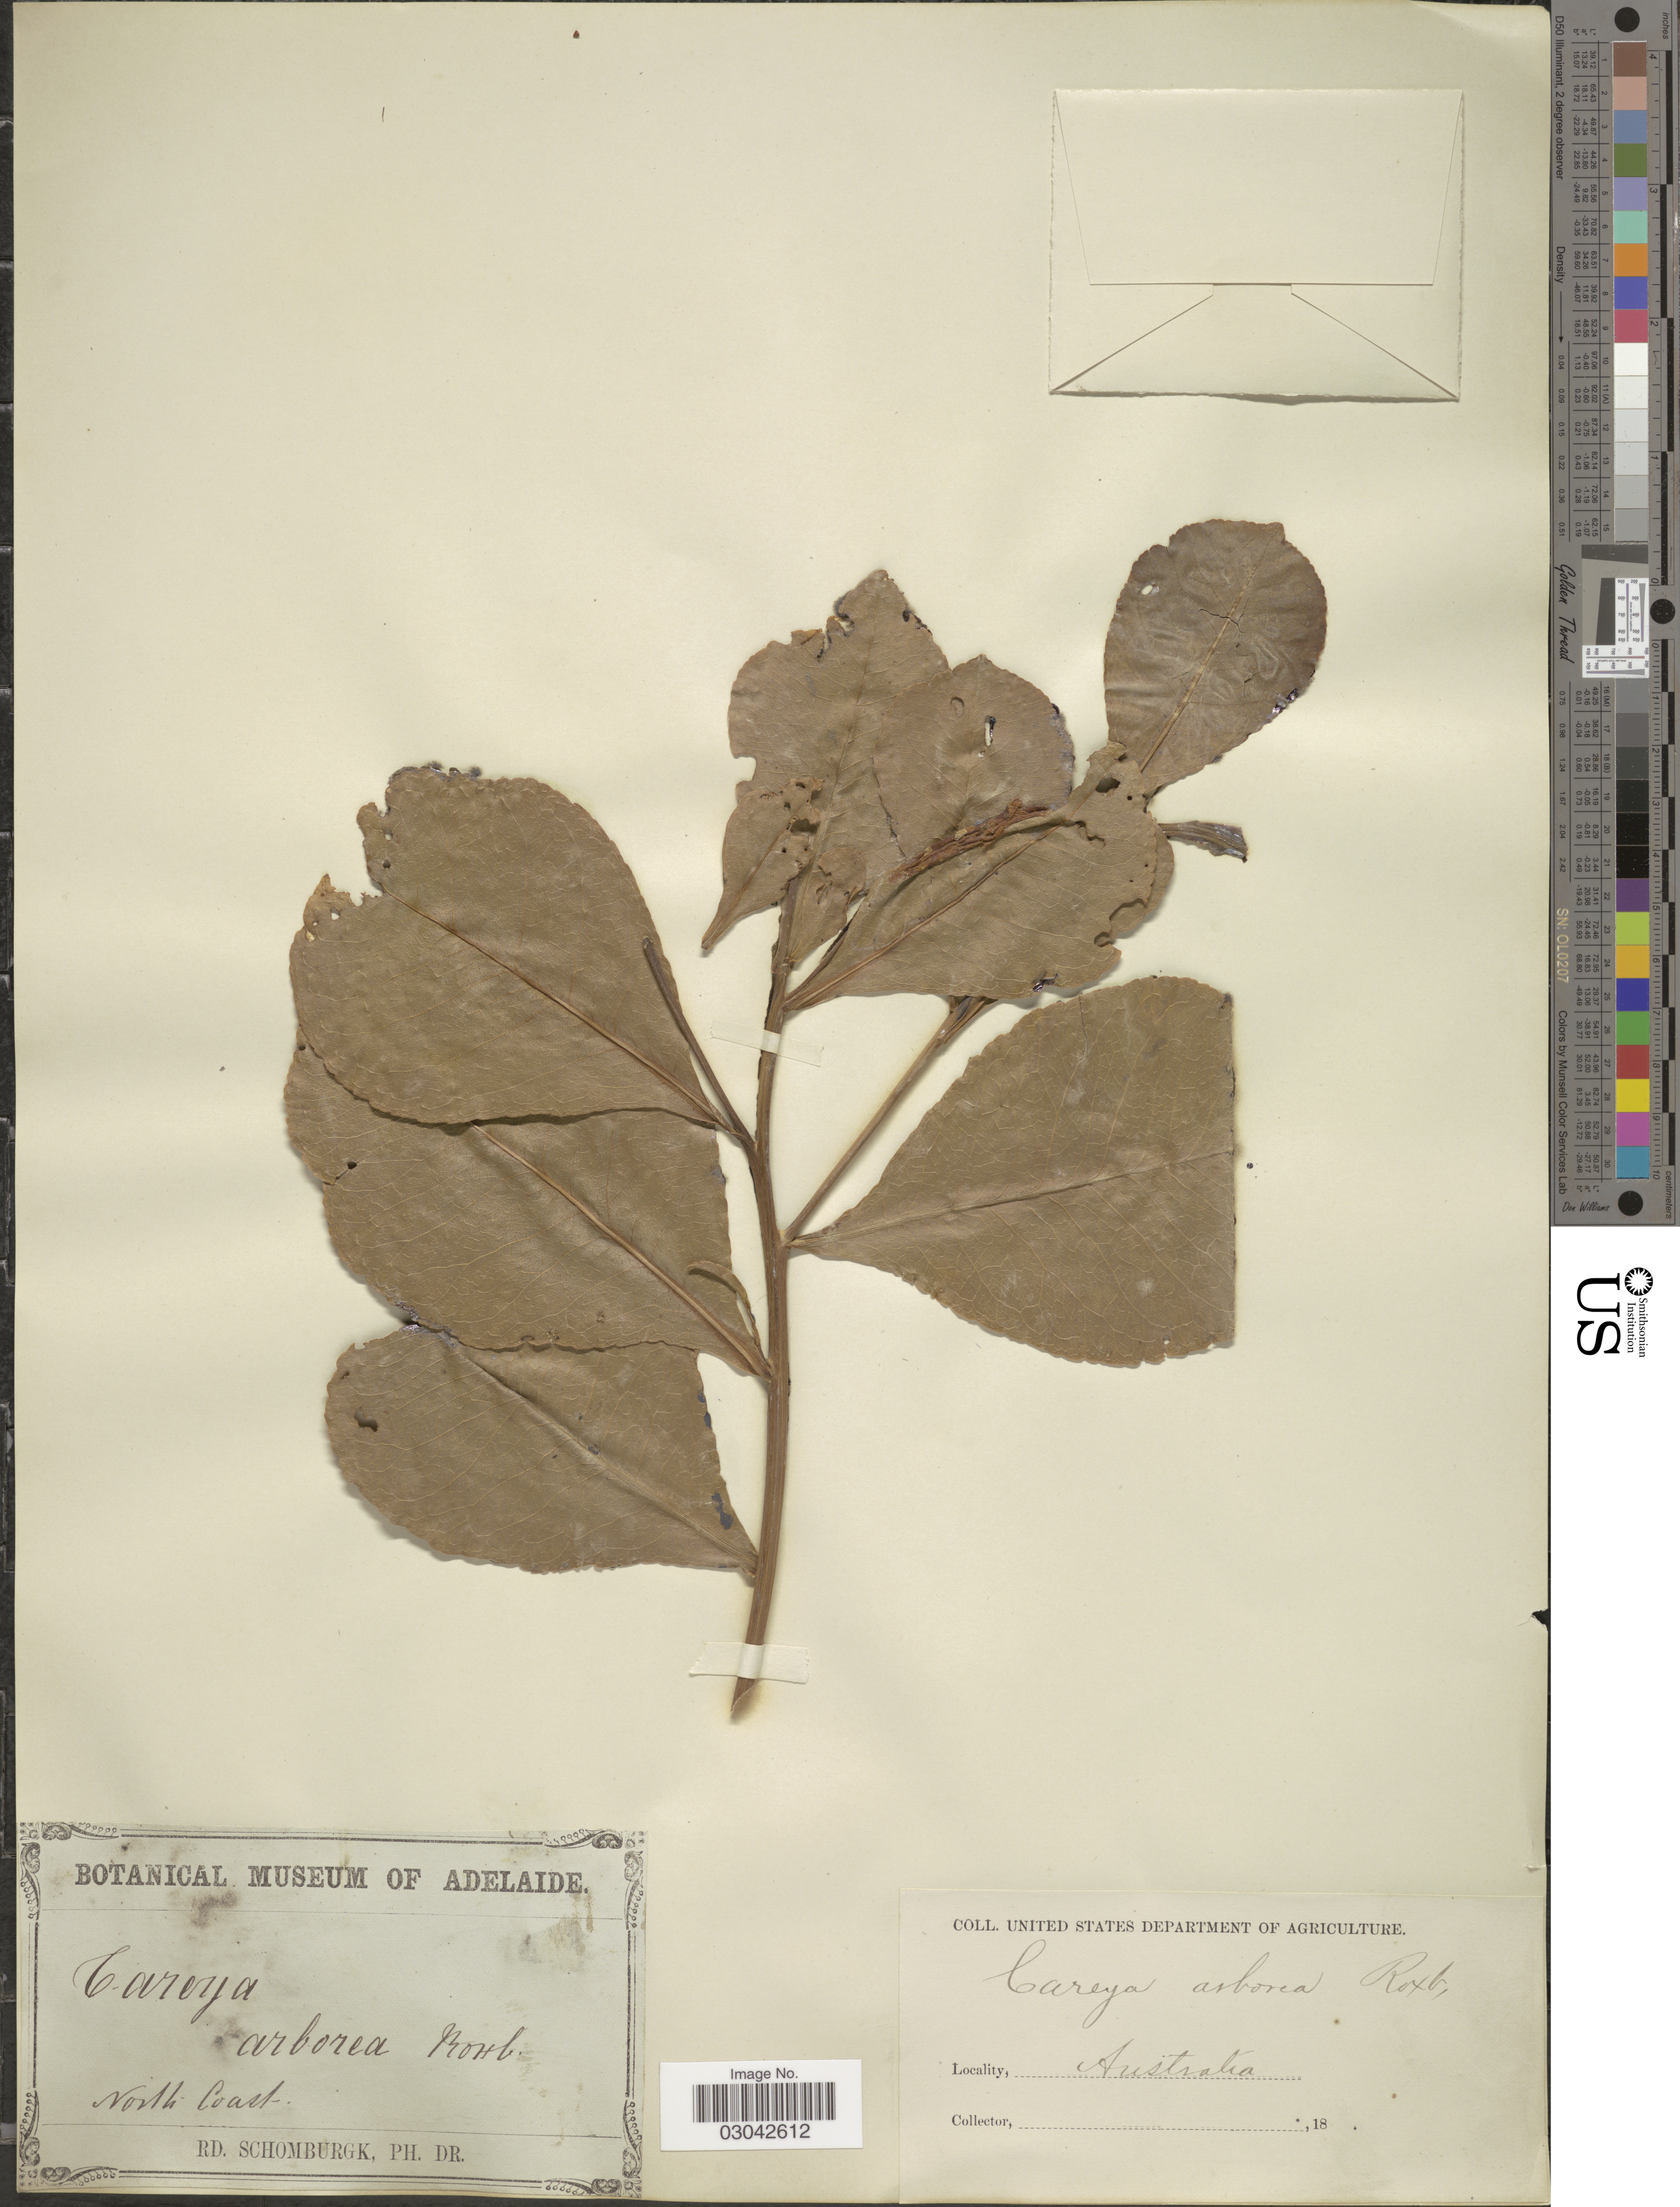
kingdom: Plantae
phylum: Tracheophyta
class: Magnoliopsida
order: Ericales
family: Lecythidaceae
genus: Careya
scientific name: Careya arborea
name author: Roxb.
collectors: M. R. Schomburgk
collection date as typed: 18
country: Australia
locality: North Coast.